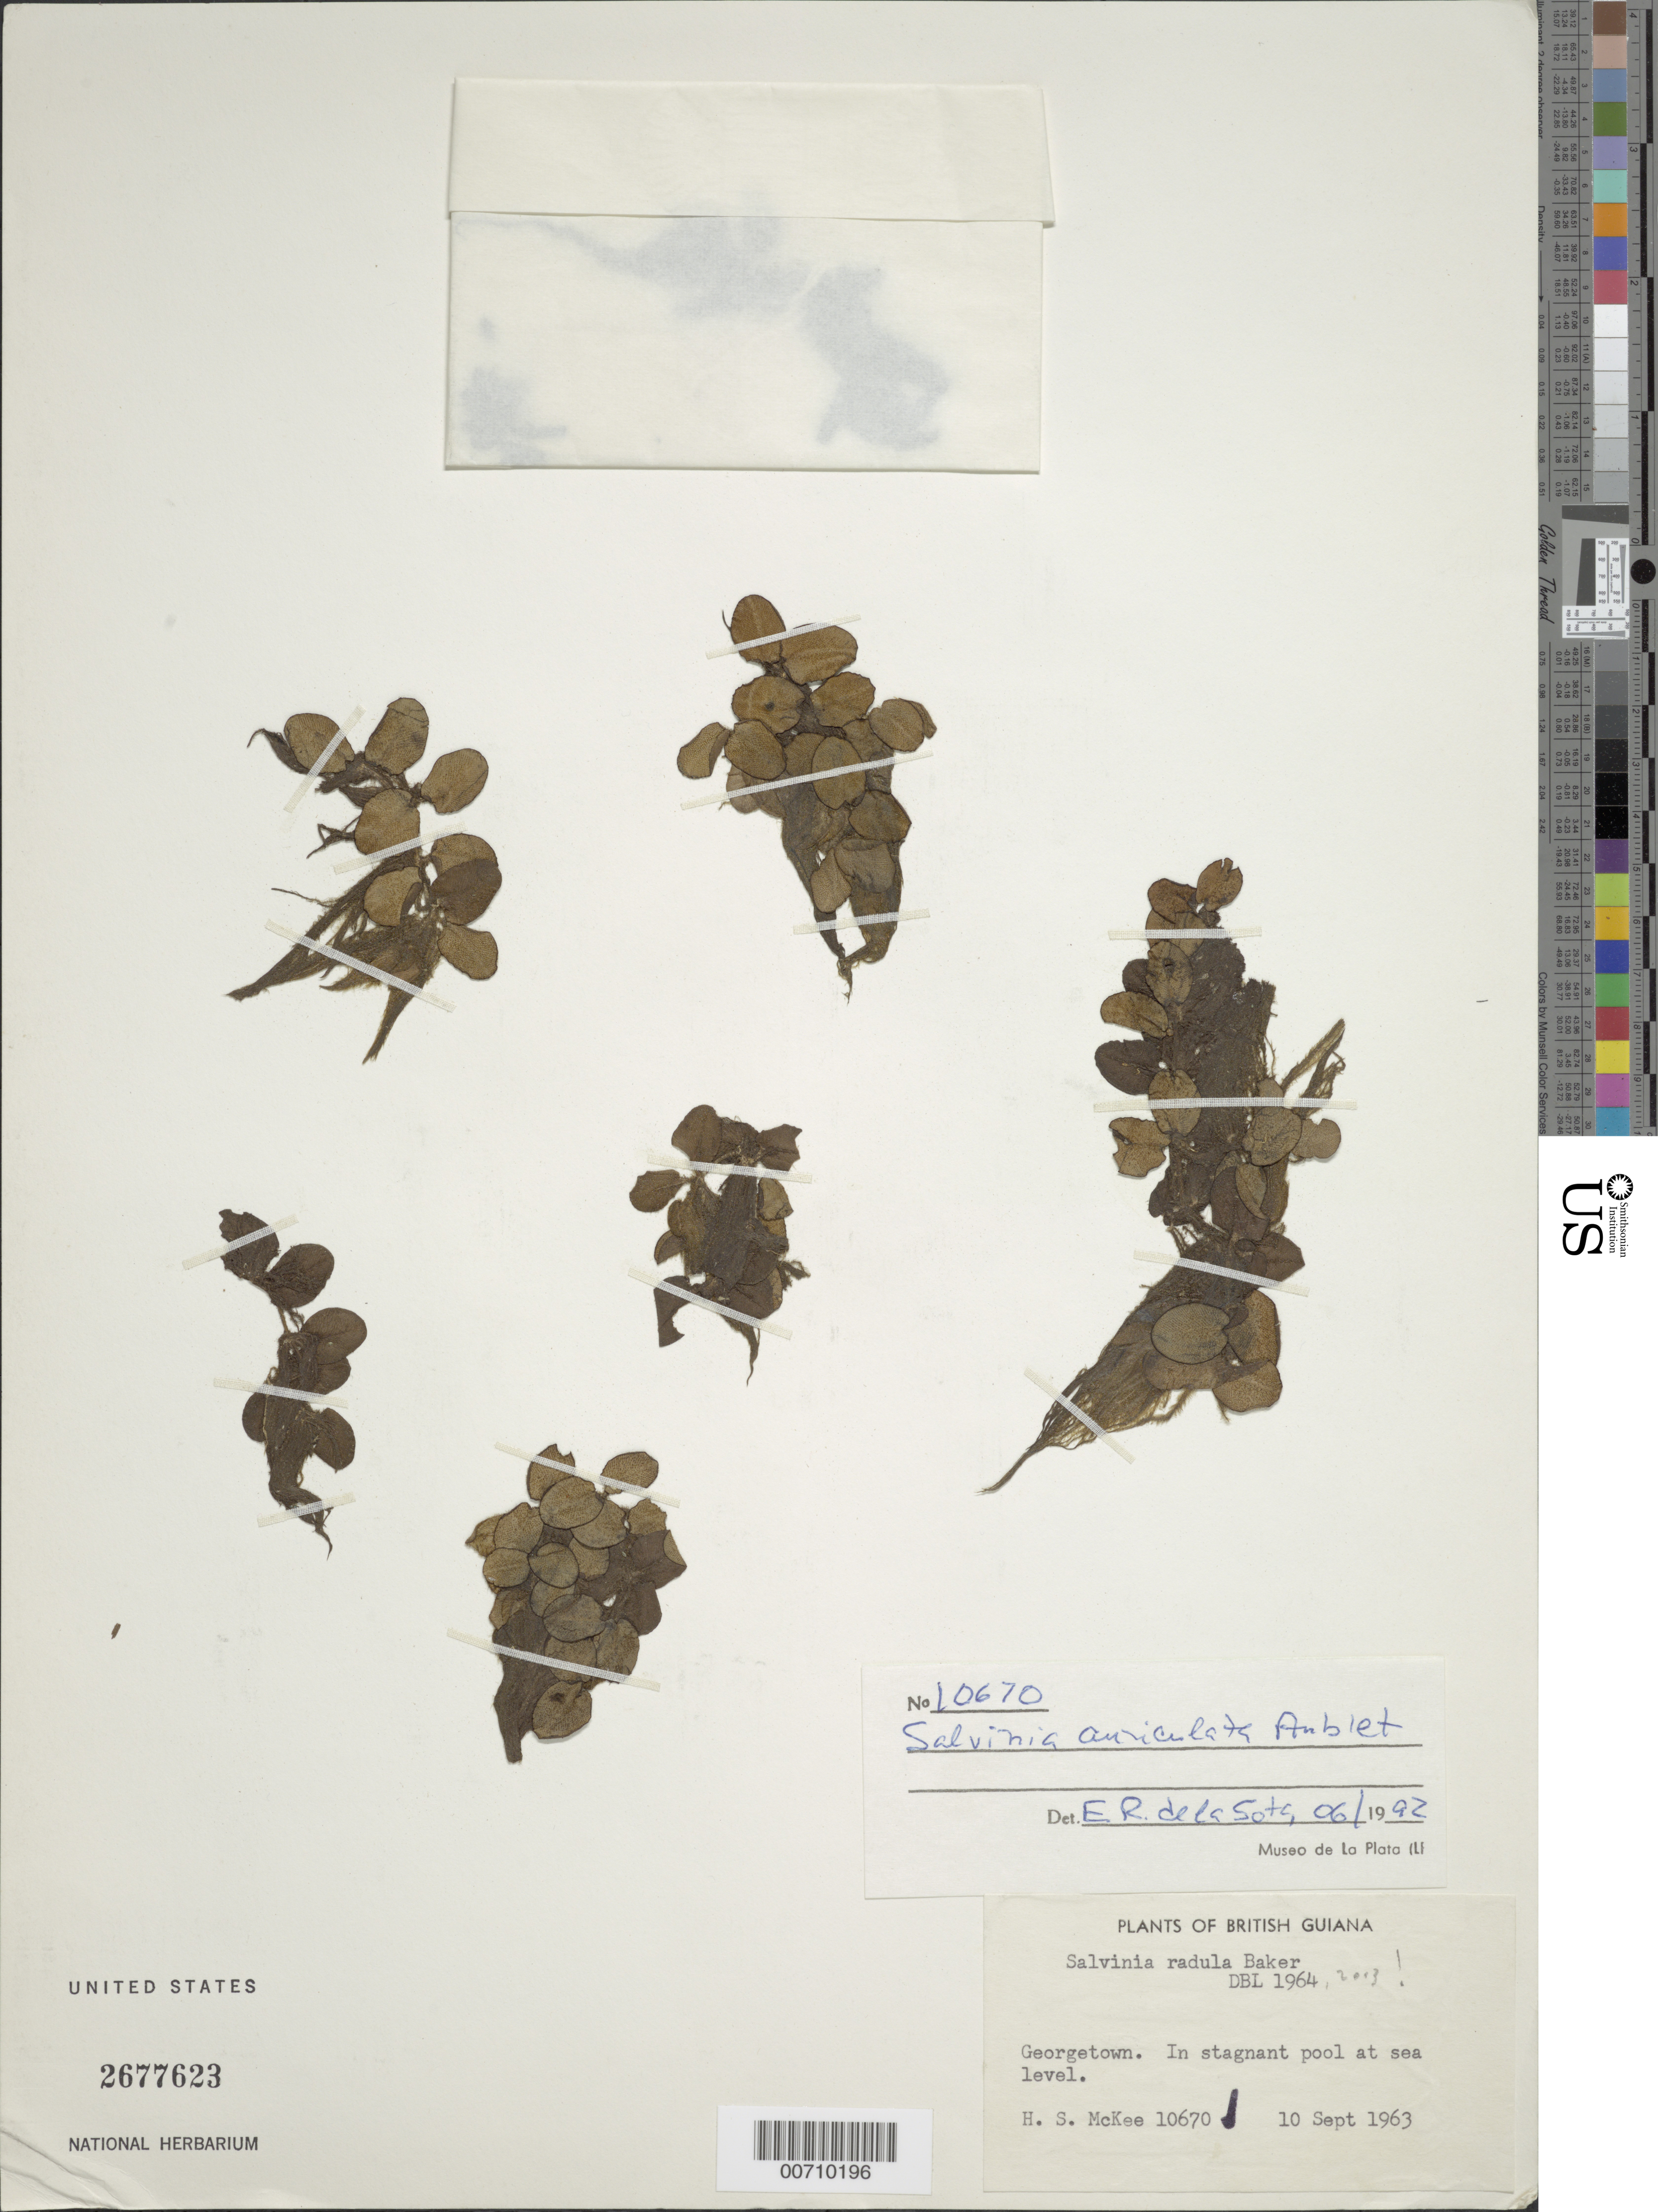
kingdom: Plantae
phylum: Tracheophyta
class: Polypodiopsida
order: Salviniales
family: Salviniaceae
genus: Salvinia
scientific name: Salvinia radula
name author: Baker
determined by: Lellinger, David B., (BOT), Smithsonian Institution - National Museum of Natural History (UNITED STATES)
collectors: H. S. McKee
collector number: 10670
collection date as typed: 14-Sep-63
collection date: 1963-09-14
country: Guyana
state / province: Demerara-Mahaica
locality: Georgetown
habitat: Stagnant pool at sea level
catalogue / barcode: US 2677623